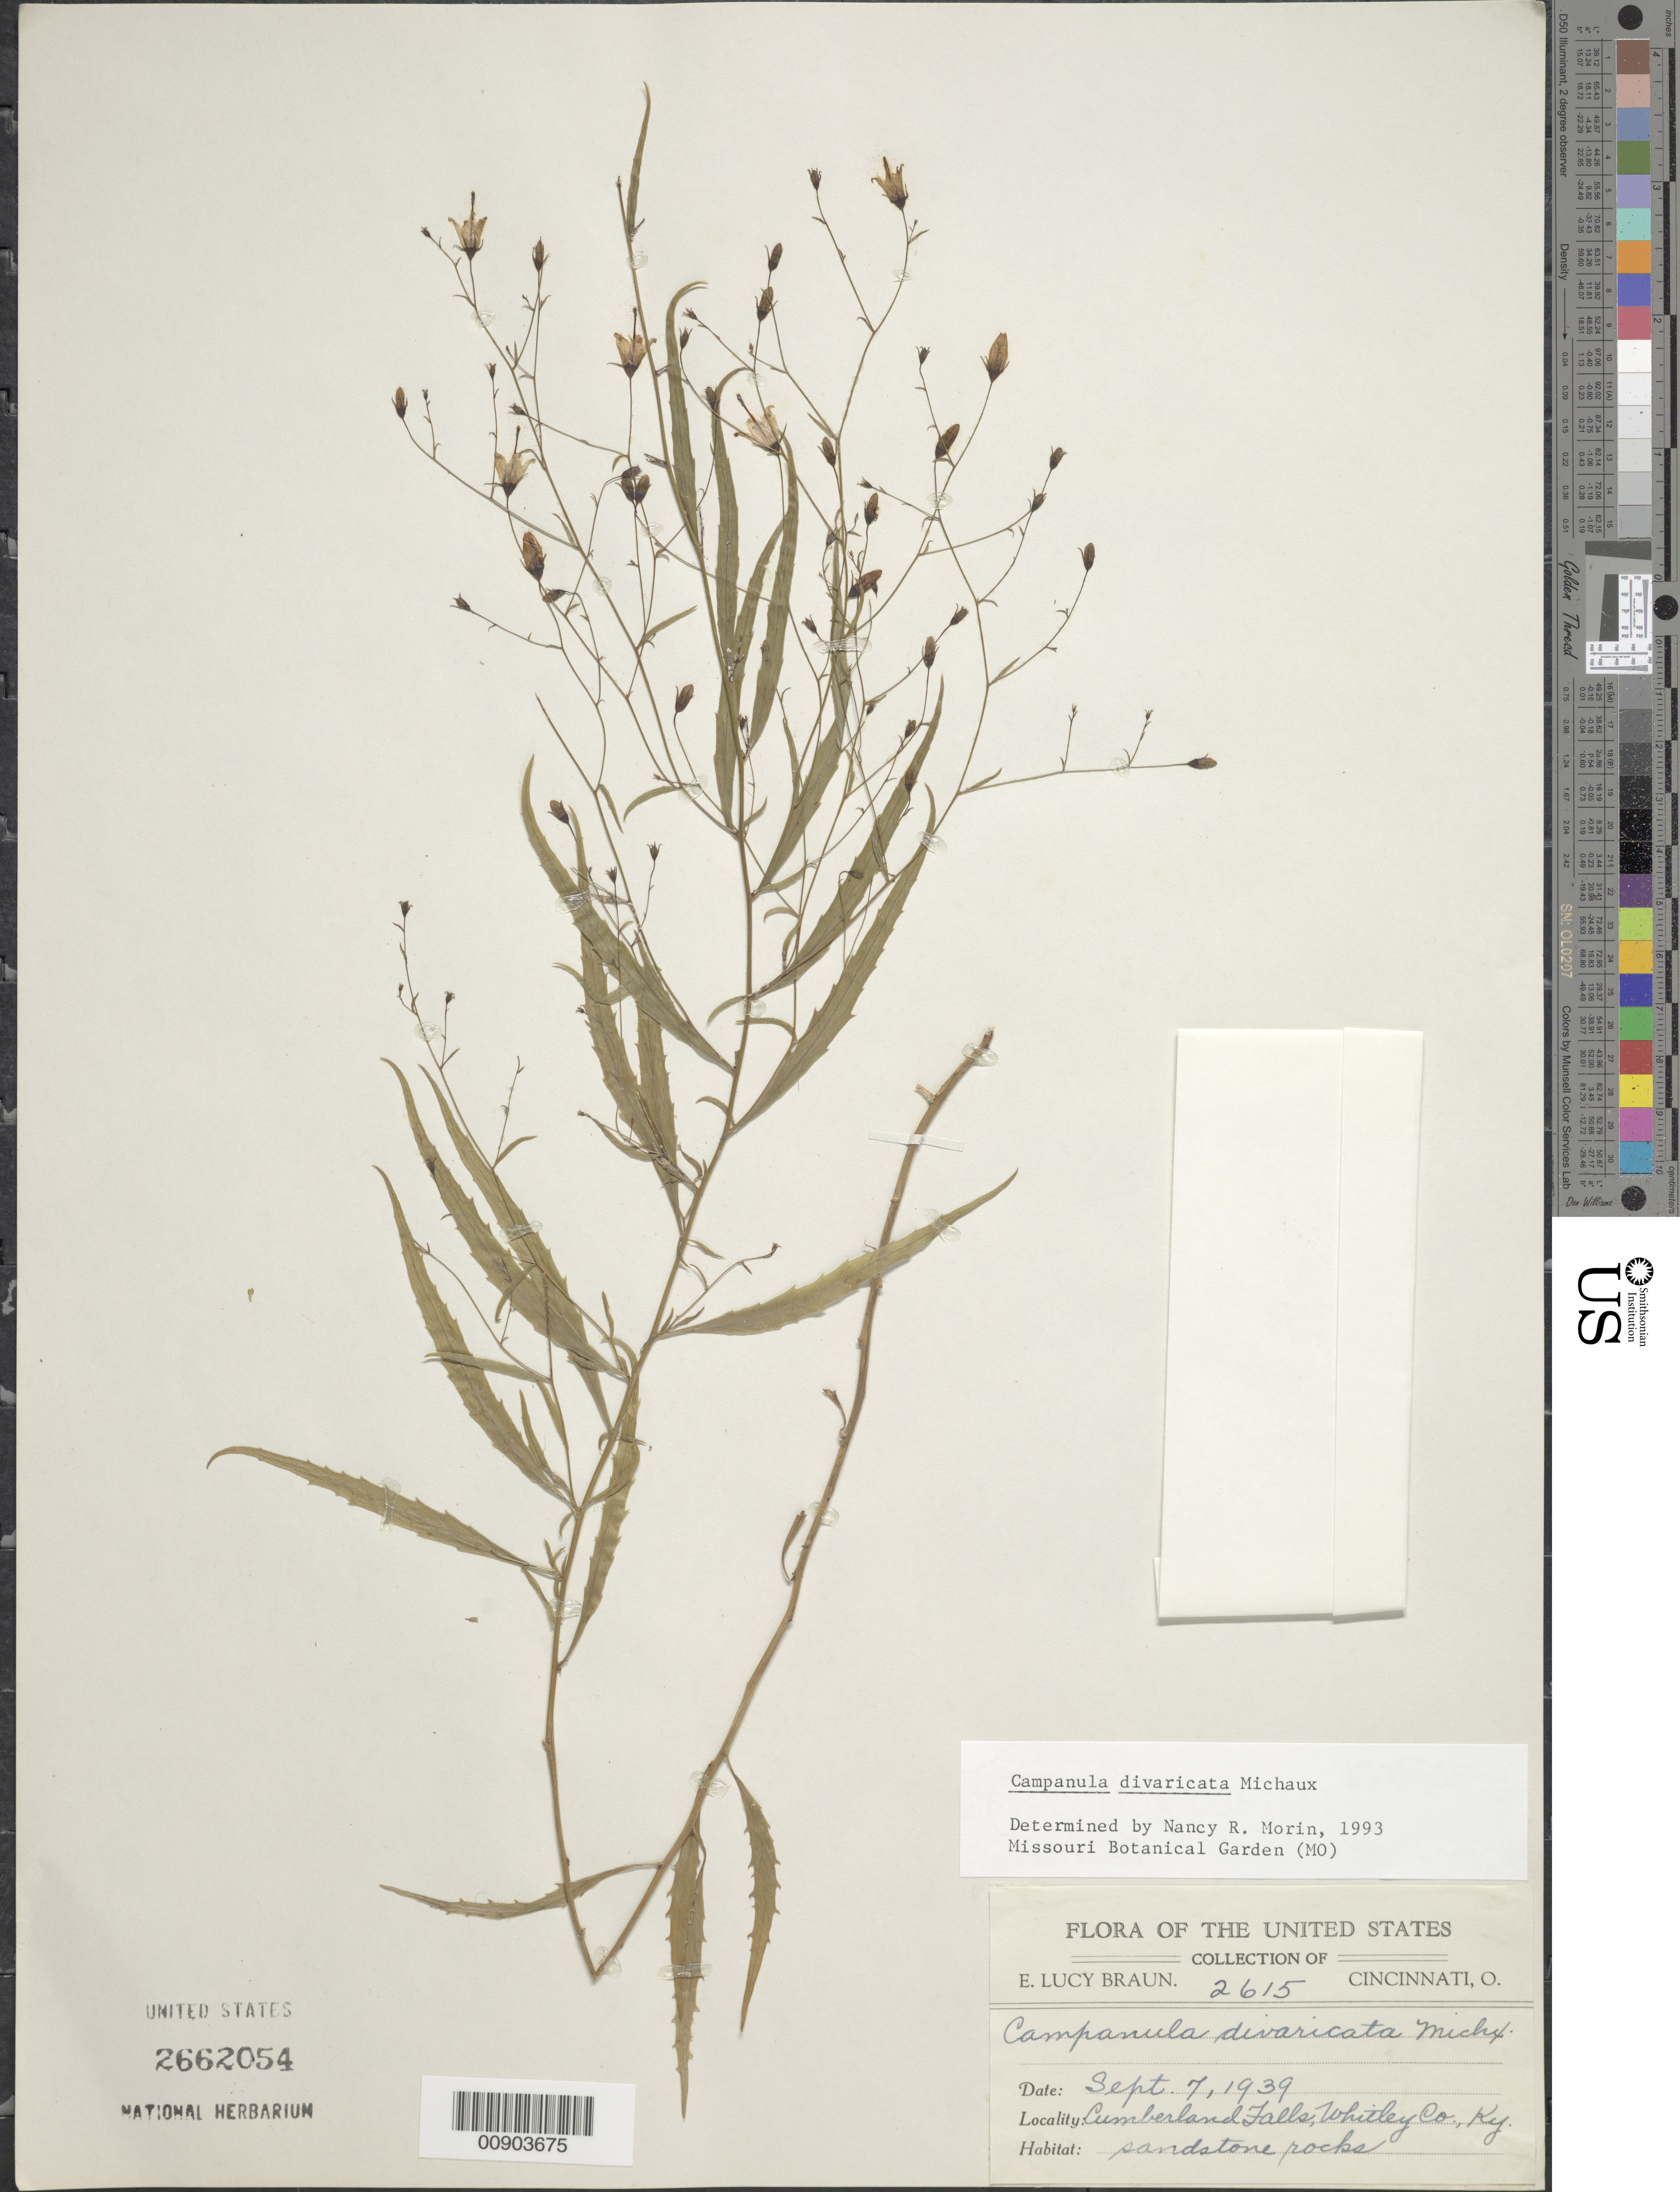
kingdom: Plantae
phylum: Tracheophyta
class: Magnoliopsida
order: Asterales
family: Campanulaceae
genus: Campanula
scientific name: Campanula divaricata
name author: Michx.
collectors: E. L. Braun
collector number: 2615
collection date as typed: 07 Sep 1939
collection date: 1939-09-07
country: United States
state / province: Kentucky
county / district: Whitley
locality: Cumberland Falls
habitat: sandstone rocks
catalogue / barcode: US 2662054